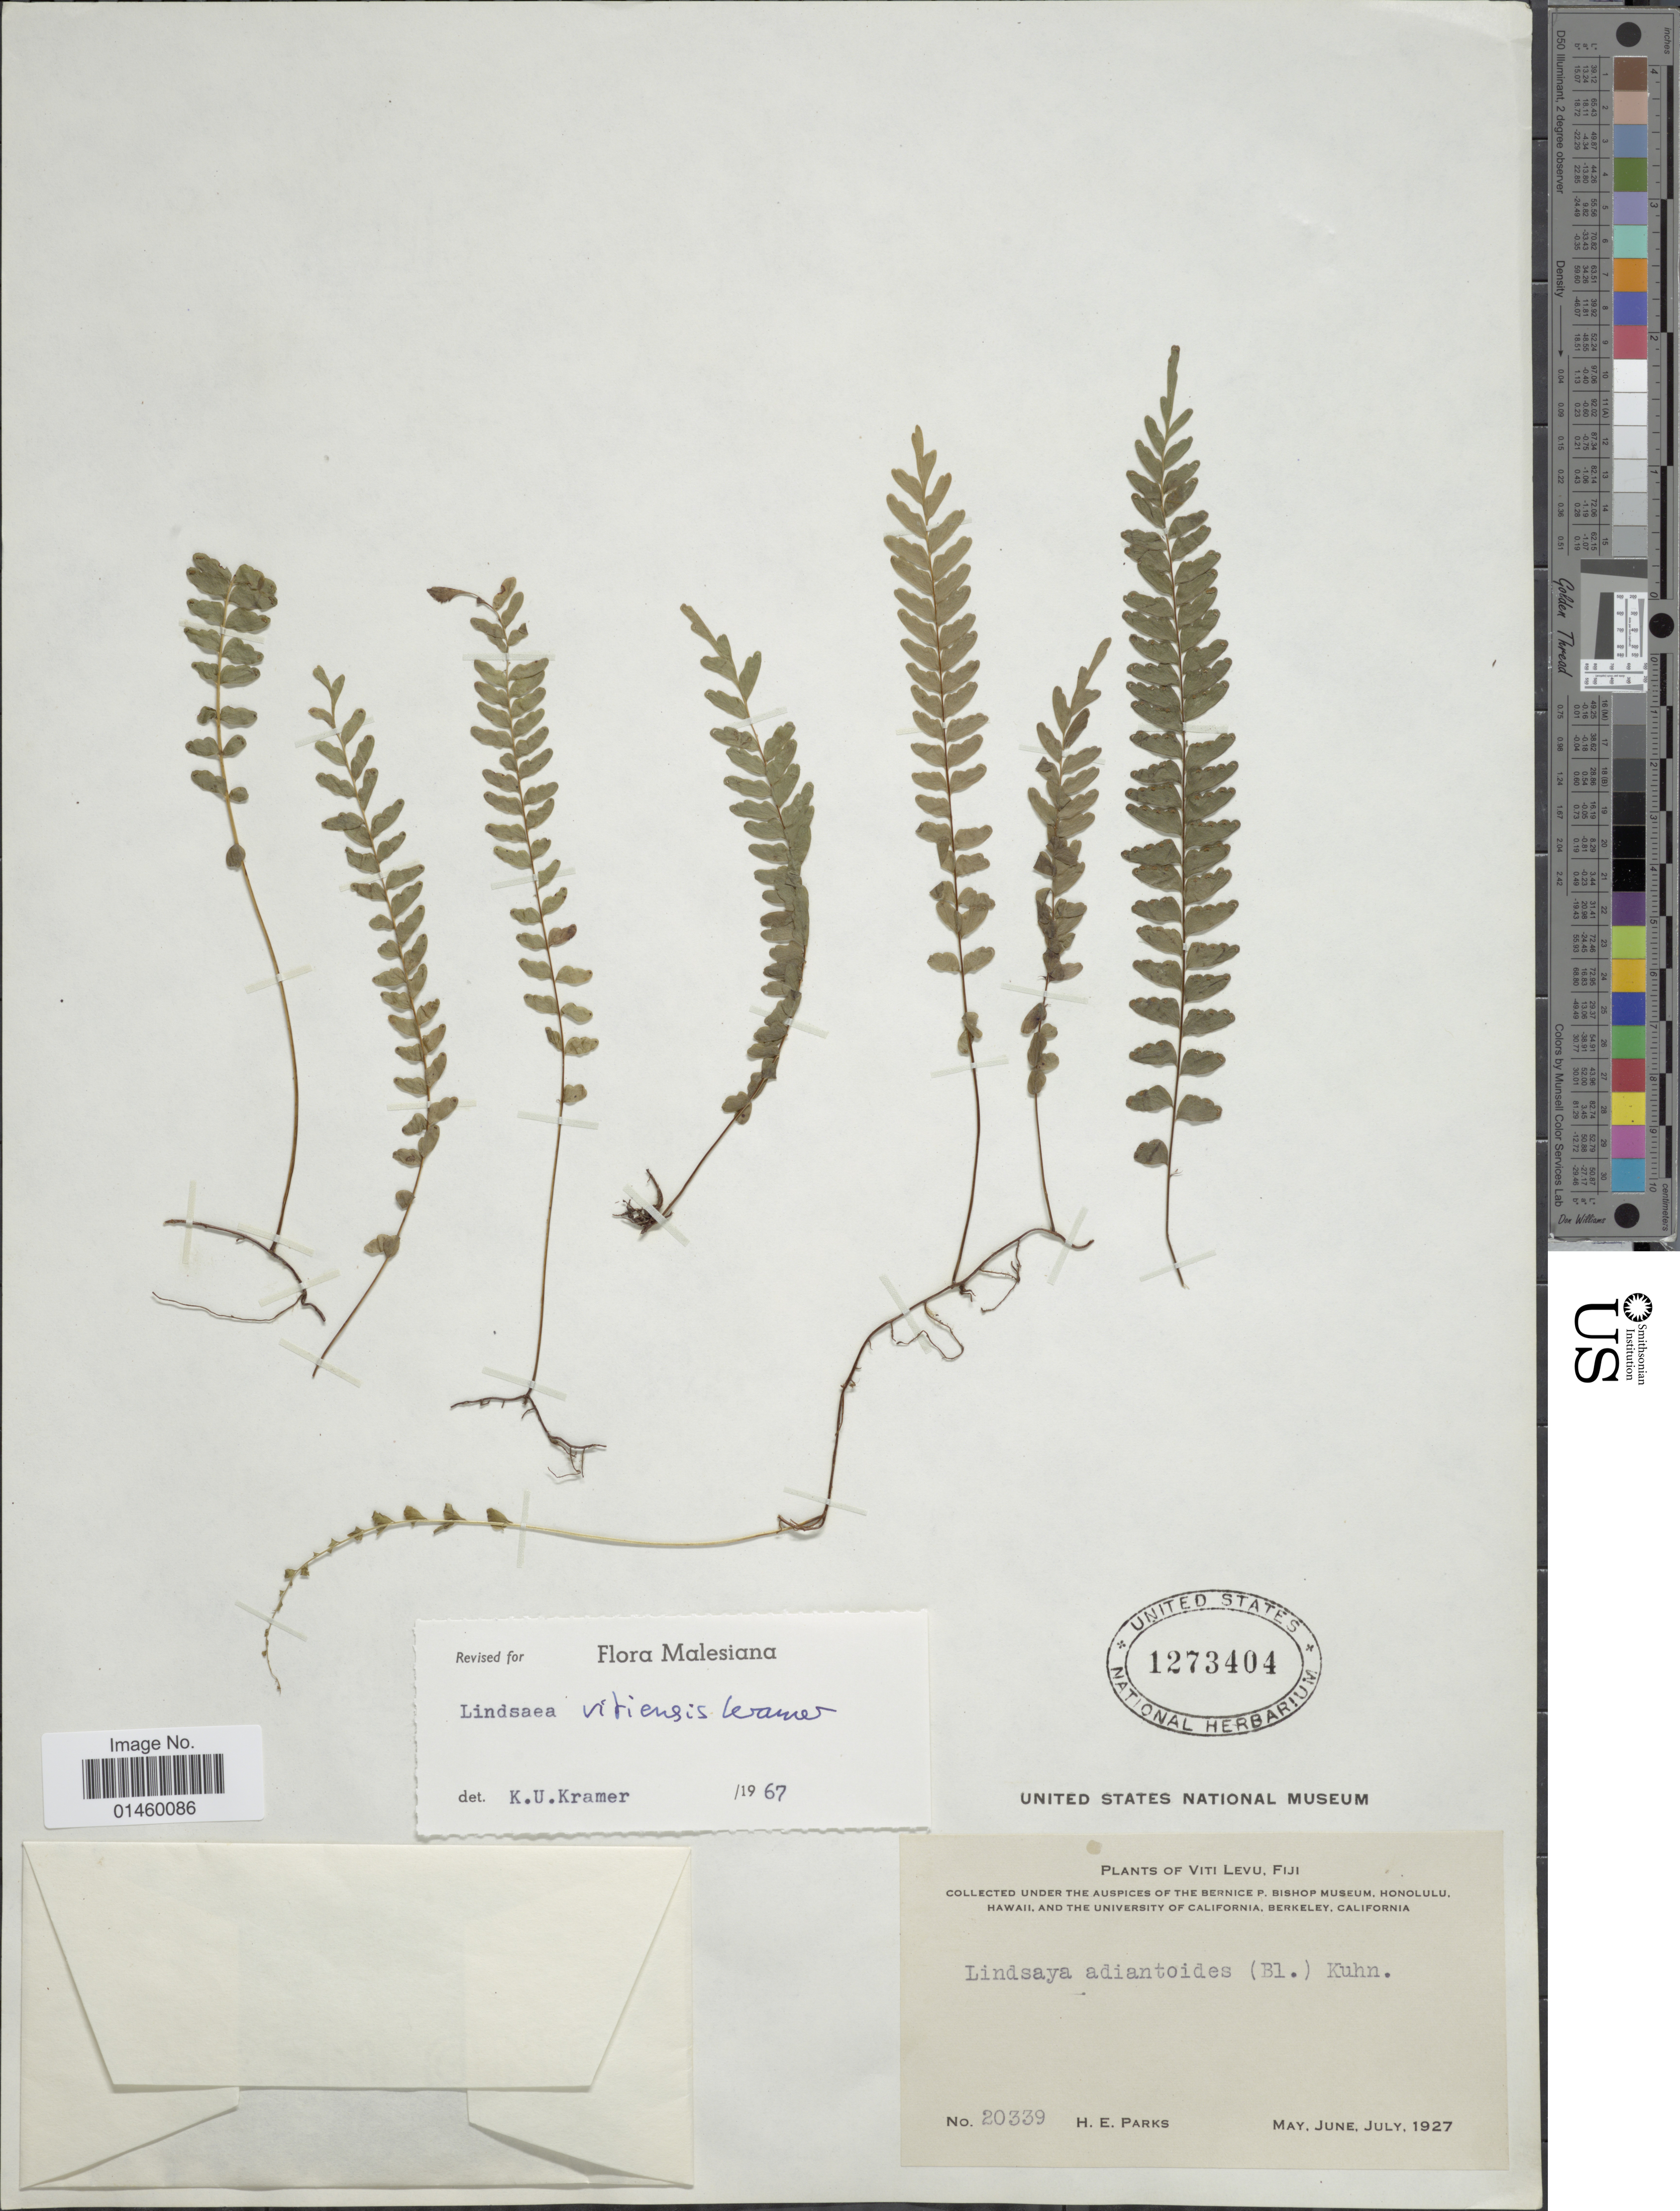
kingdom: Plantae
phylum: Tracheophyta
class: Polypodiopsida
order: Polypodiales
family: Lindsaeaceae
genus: Lindsaea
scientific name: Lindsaea vitiensis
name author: K.U. Kramer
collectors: H. E. Parks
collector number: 20339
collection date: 1927-05/1927-07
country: Fiji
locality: Viti Levu.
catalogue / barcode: US 1273404